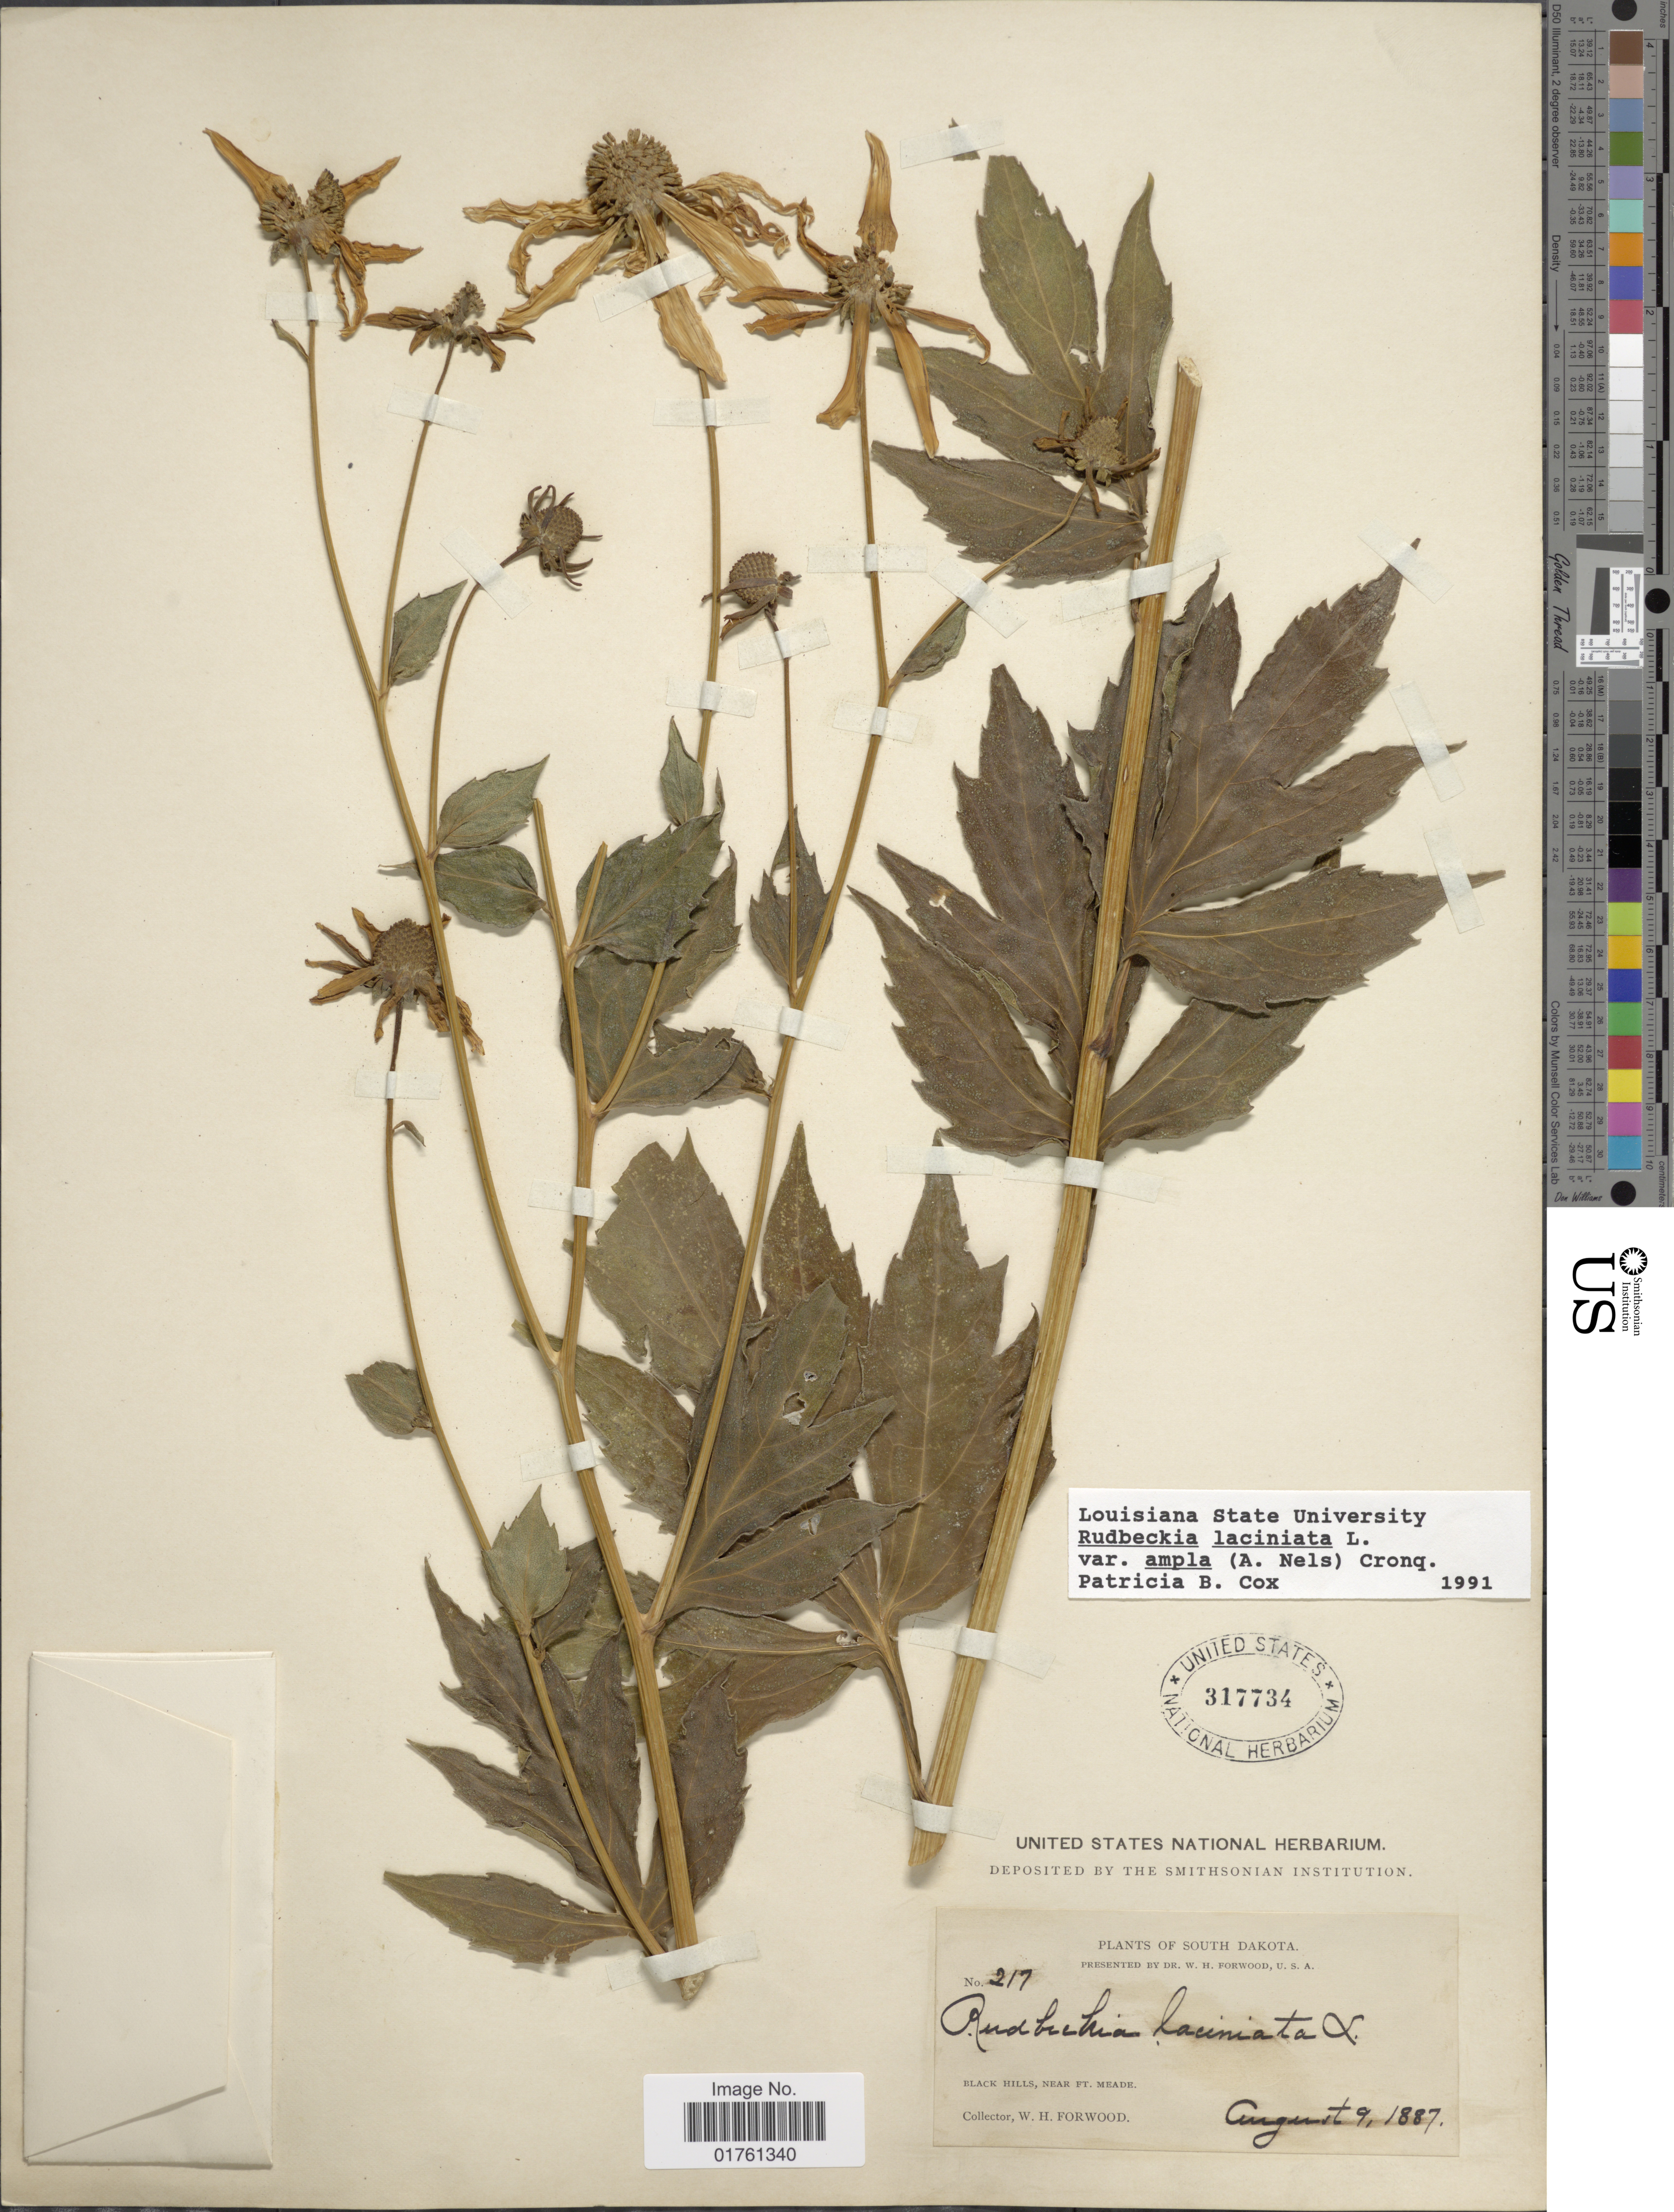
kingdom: Plantae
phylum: Tracheophyta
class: Magnoliopsida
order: Asterales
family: Asteraceae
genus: Rudbeckia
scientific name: Rudbeckia laciniata var. ampla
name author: (A. Nelson) Cronq.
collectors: W. Forwood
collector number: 217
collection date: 1887-08-09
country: United States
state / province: South Dakota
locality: Black hills, near Ft. Meade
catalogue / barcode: US 317734